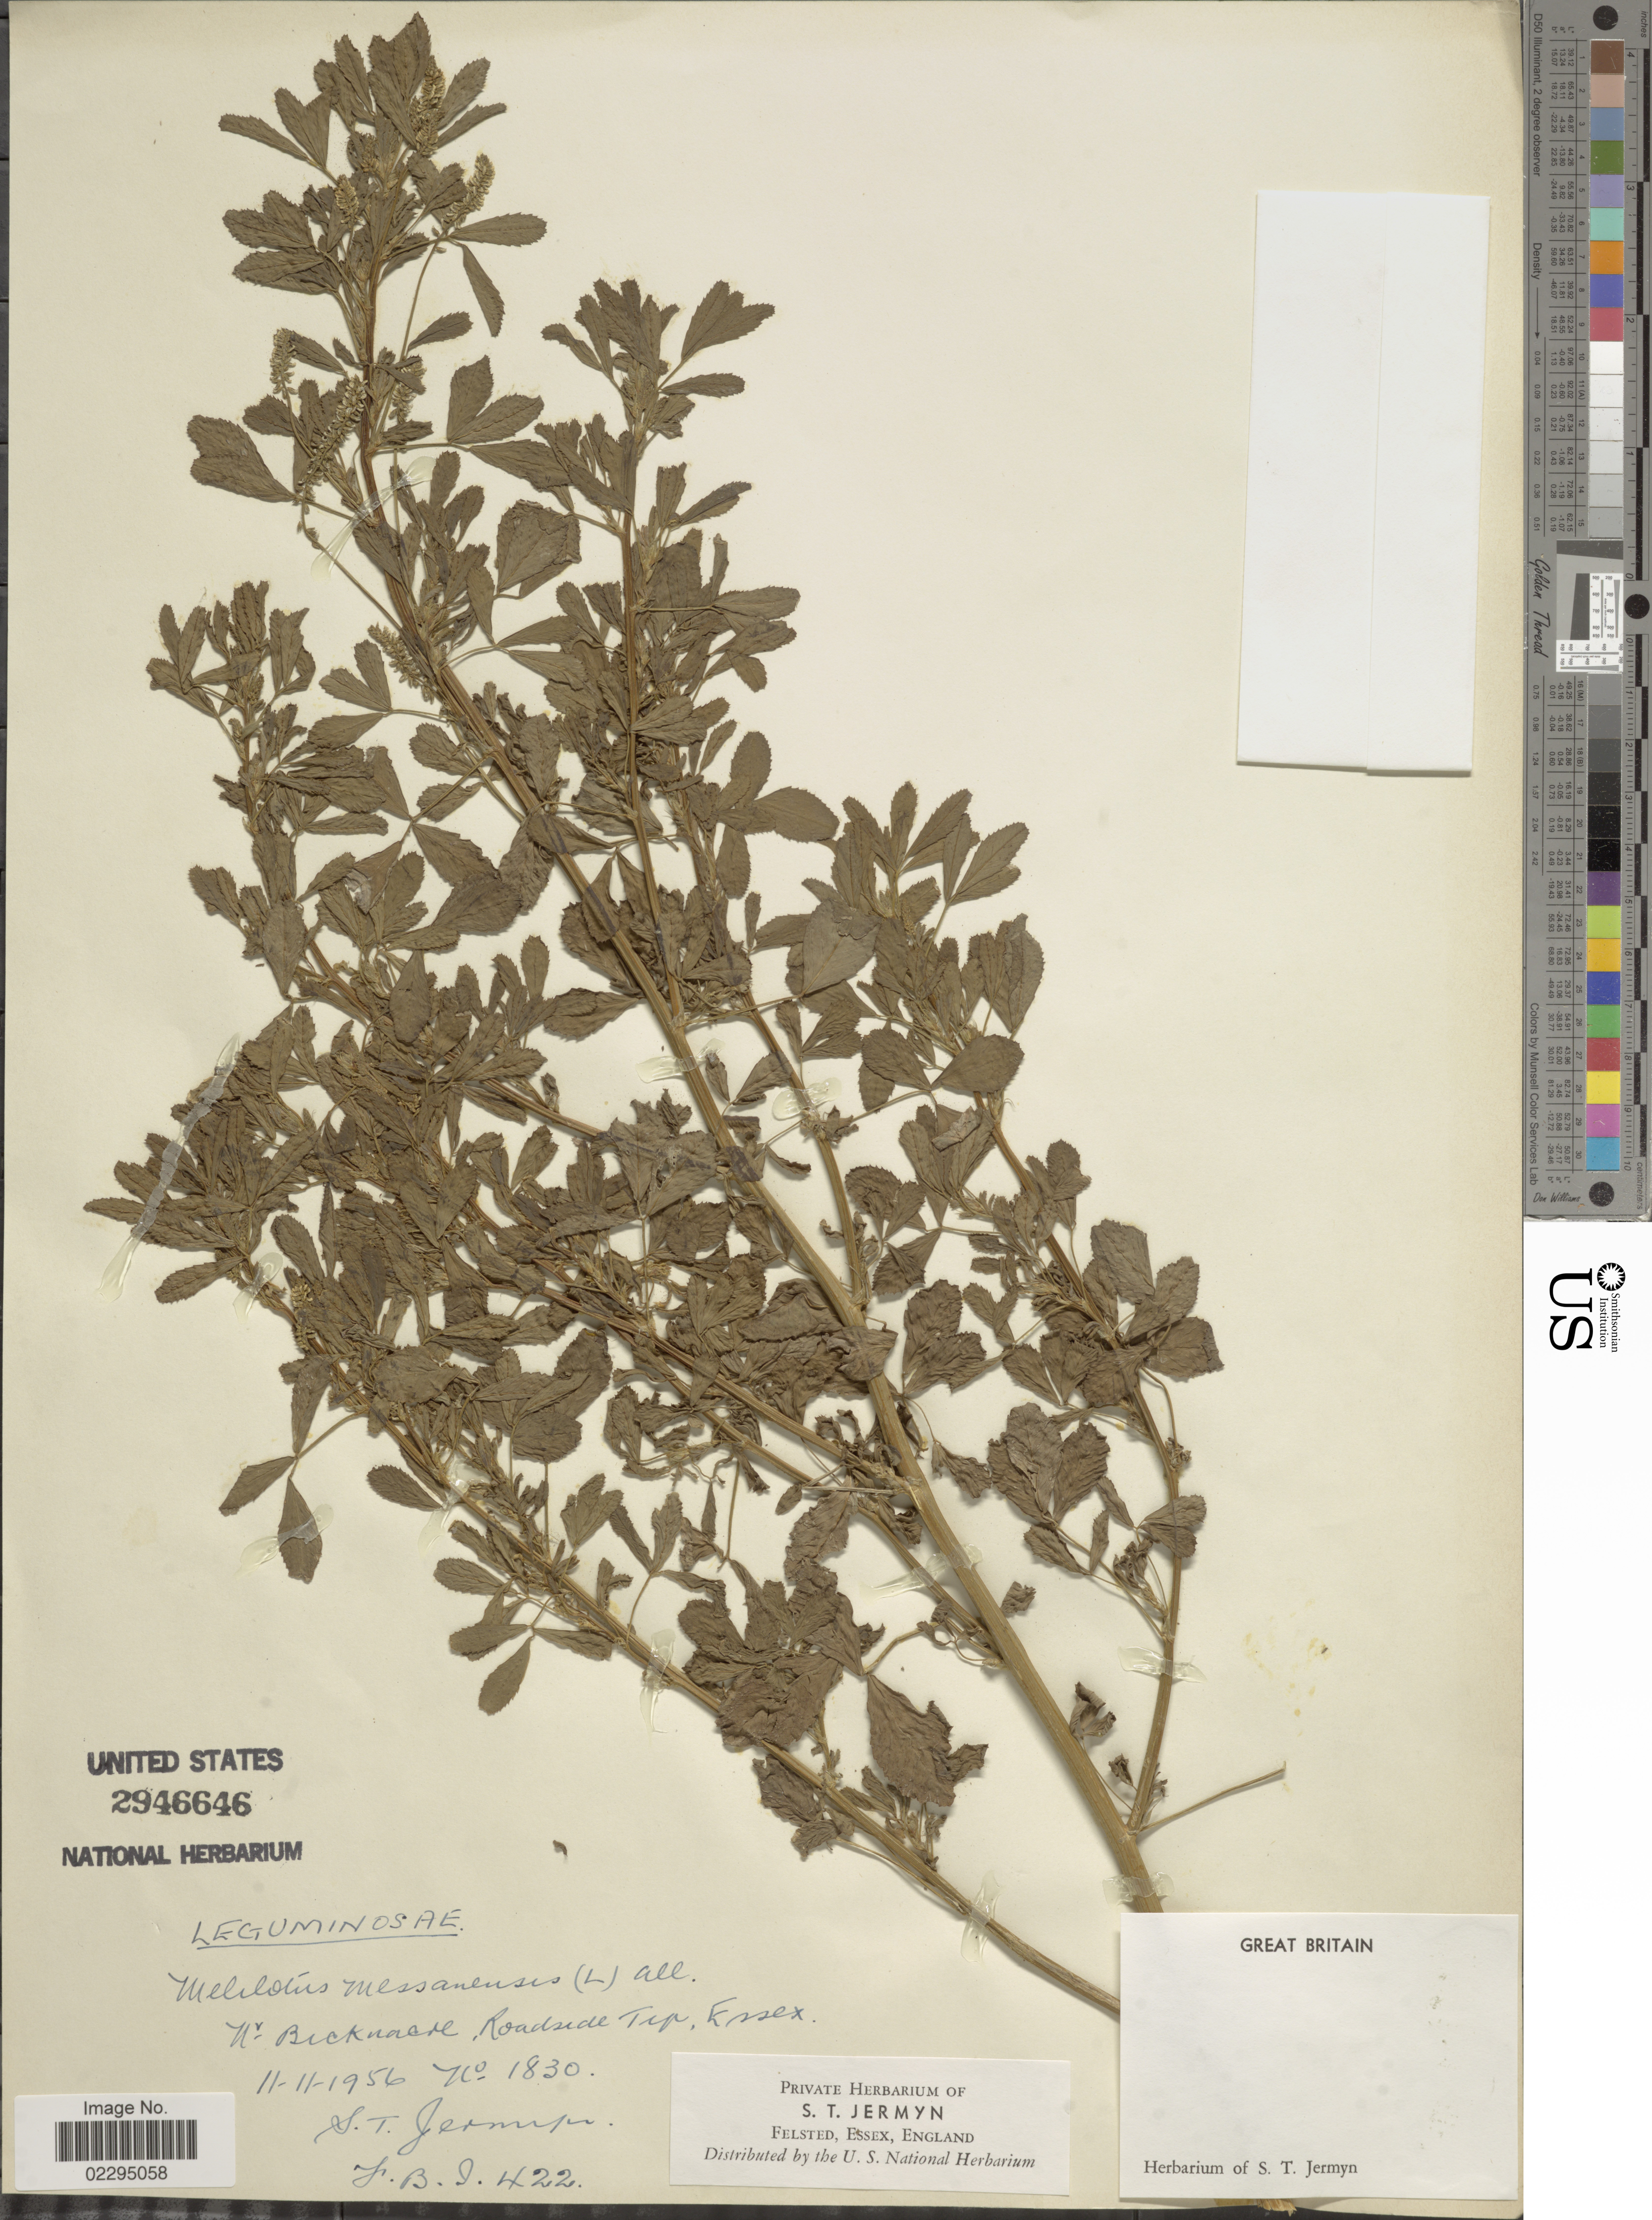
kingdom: Plantae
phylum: Tracheophyta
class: Magnoliopsida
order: Fabales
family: Fabaceae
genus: Melilotus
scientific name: Melilotus messanensis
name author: All.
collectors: S. Jermyn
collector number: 1830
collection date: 1956-11-11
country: United Kingdom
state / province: England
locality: Great Britain, Nr. Bicknacre, Roadside Tip, Essex.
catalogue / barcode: US 2946646